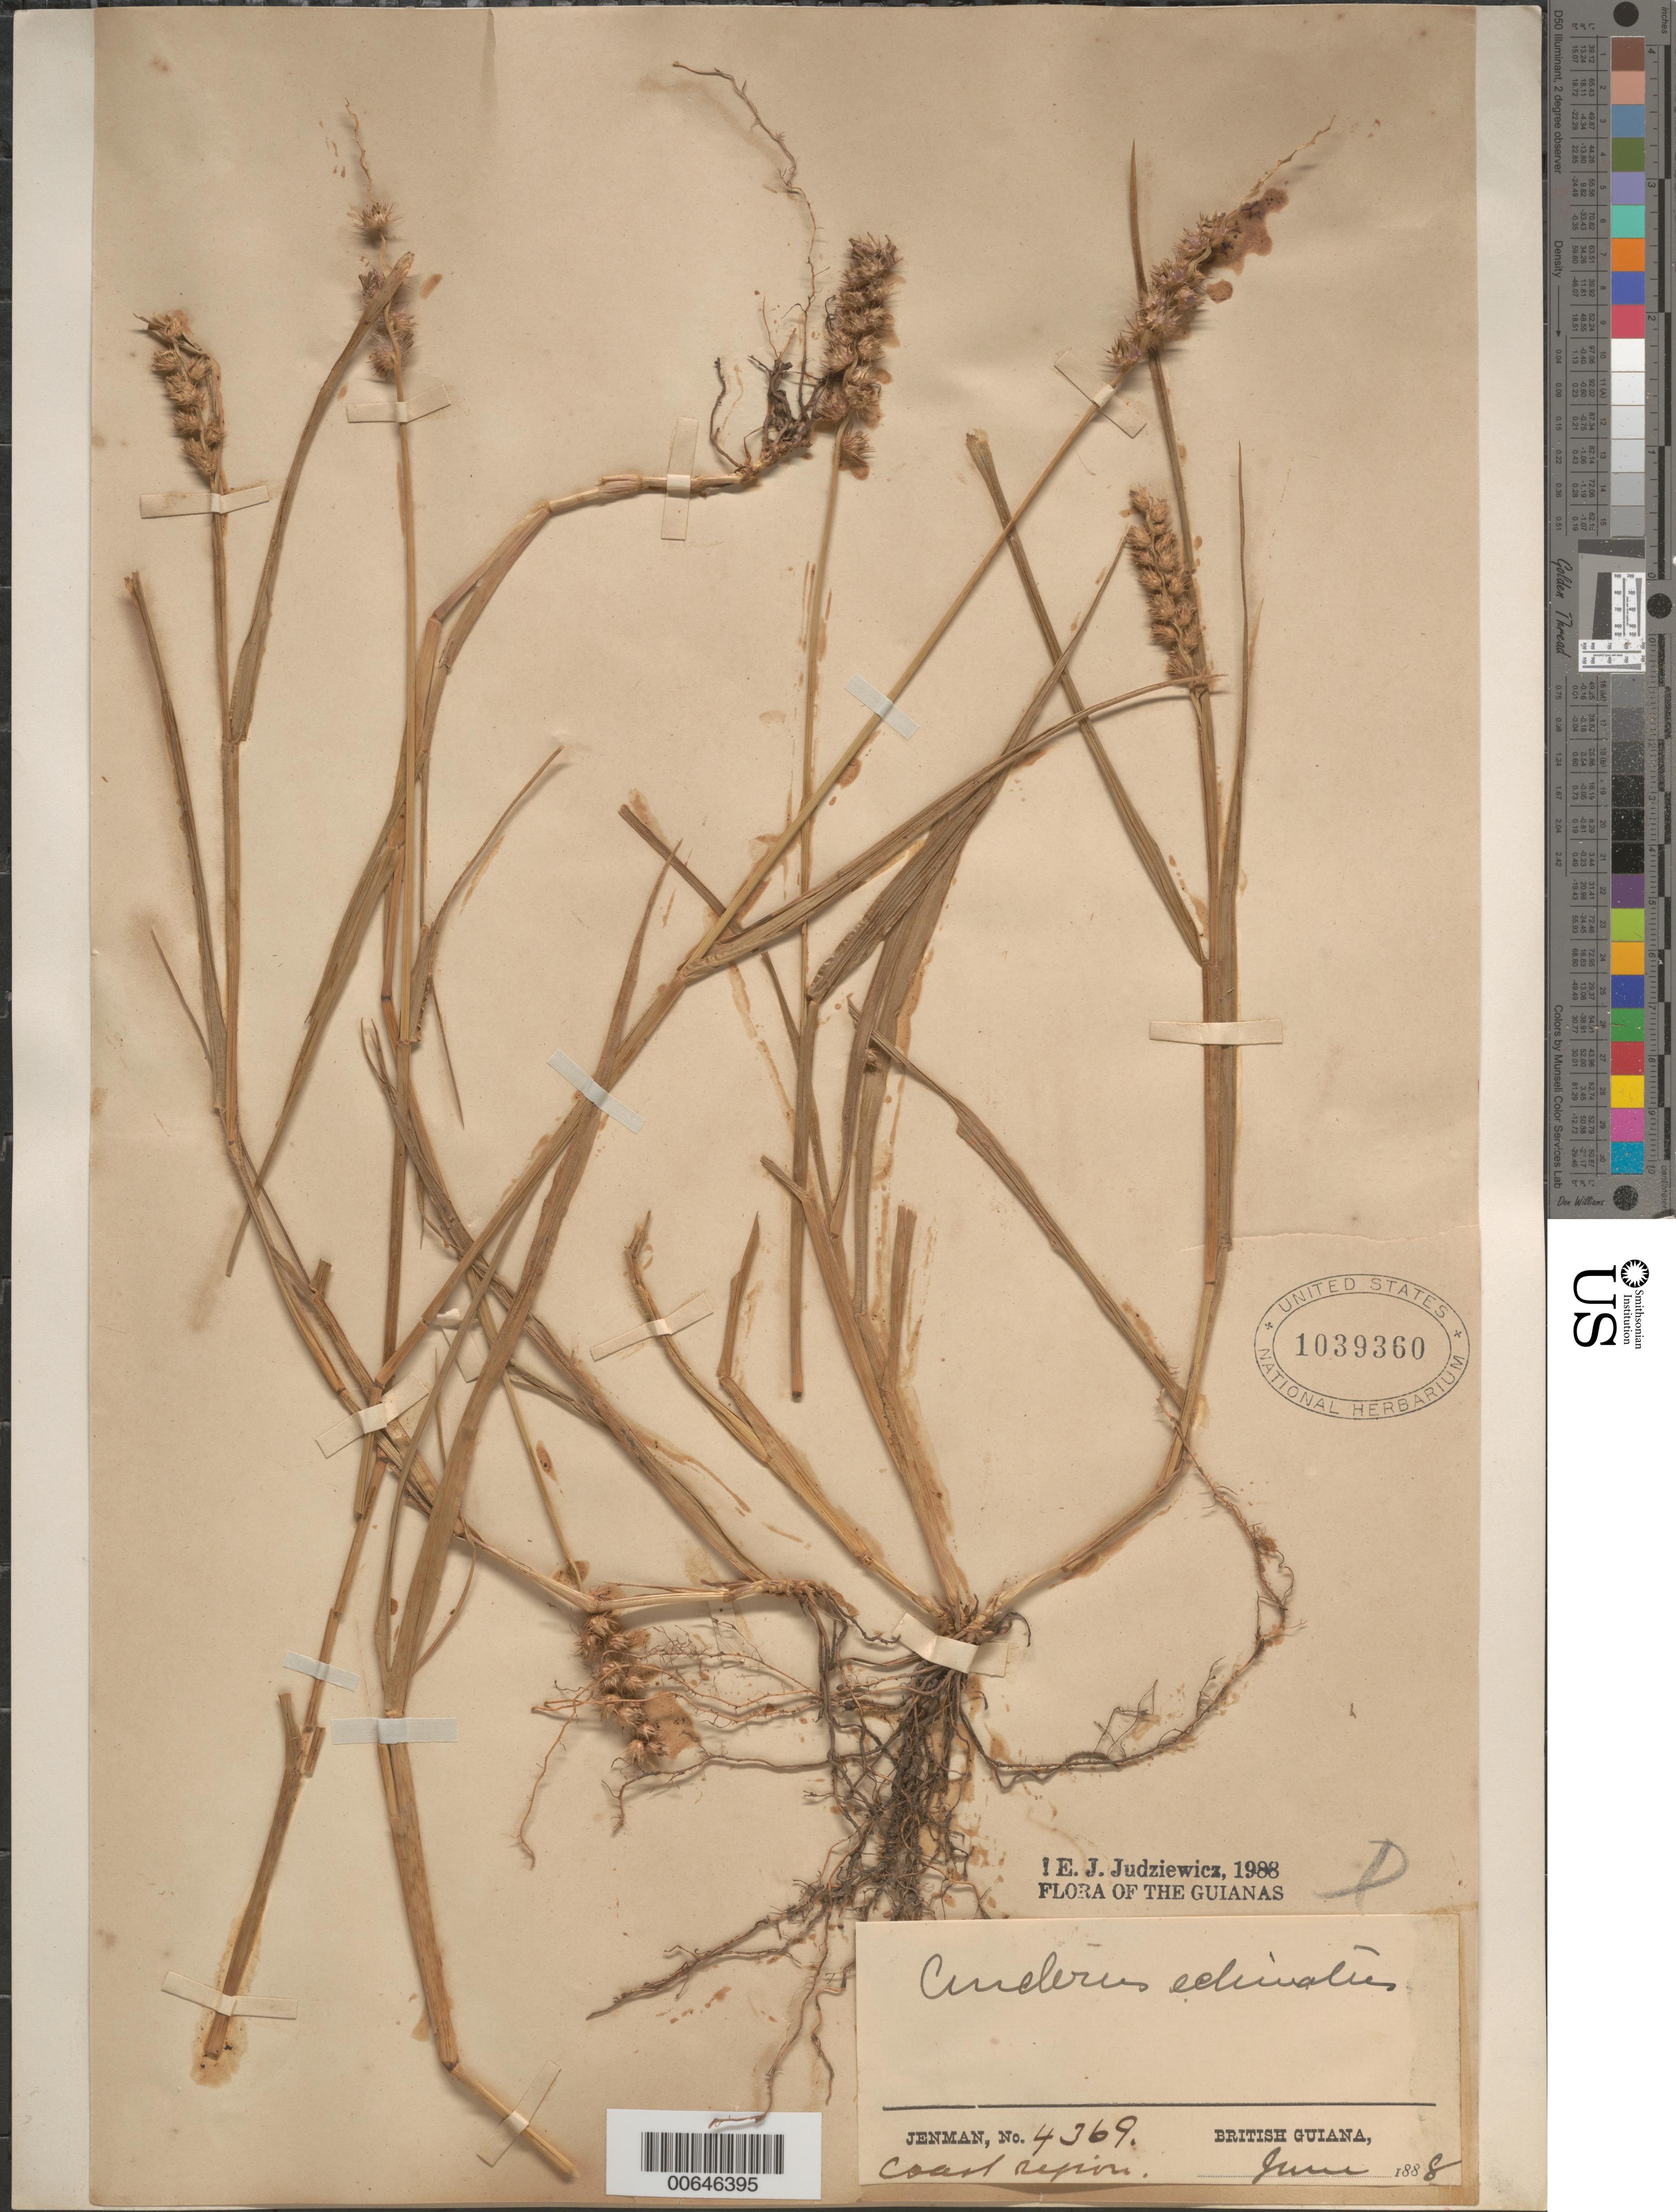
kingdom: Plantae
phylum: Tracheophyta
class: Liliopsida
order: Poales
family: Poaceae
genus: Cenchrus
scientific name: Cenchrus echinatus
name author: L.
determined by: Judziewicz, E. J.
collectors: G. S. Jenman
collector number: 4369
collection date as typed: June 1888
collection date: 1888-06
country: Guyana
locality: Coast Region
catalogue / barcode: US 1039360